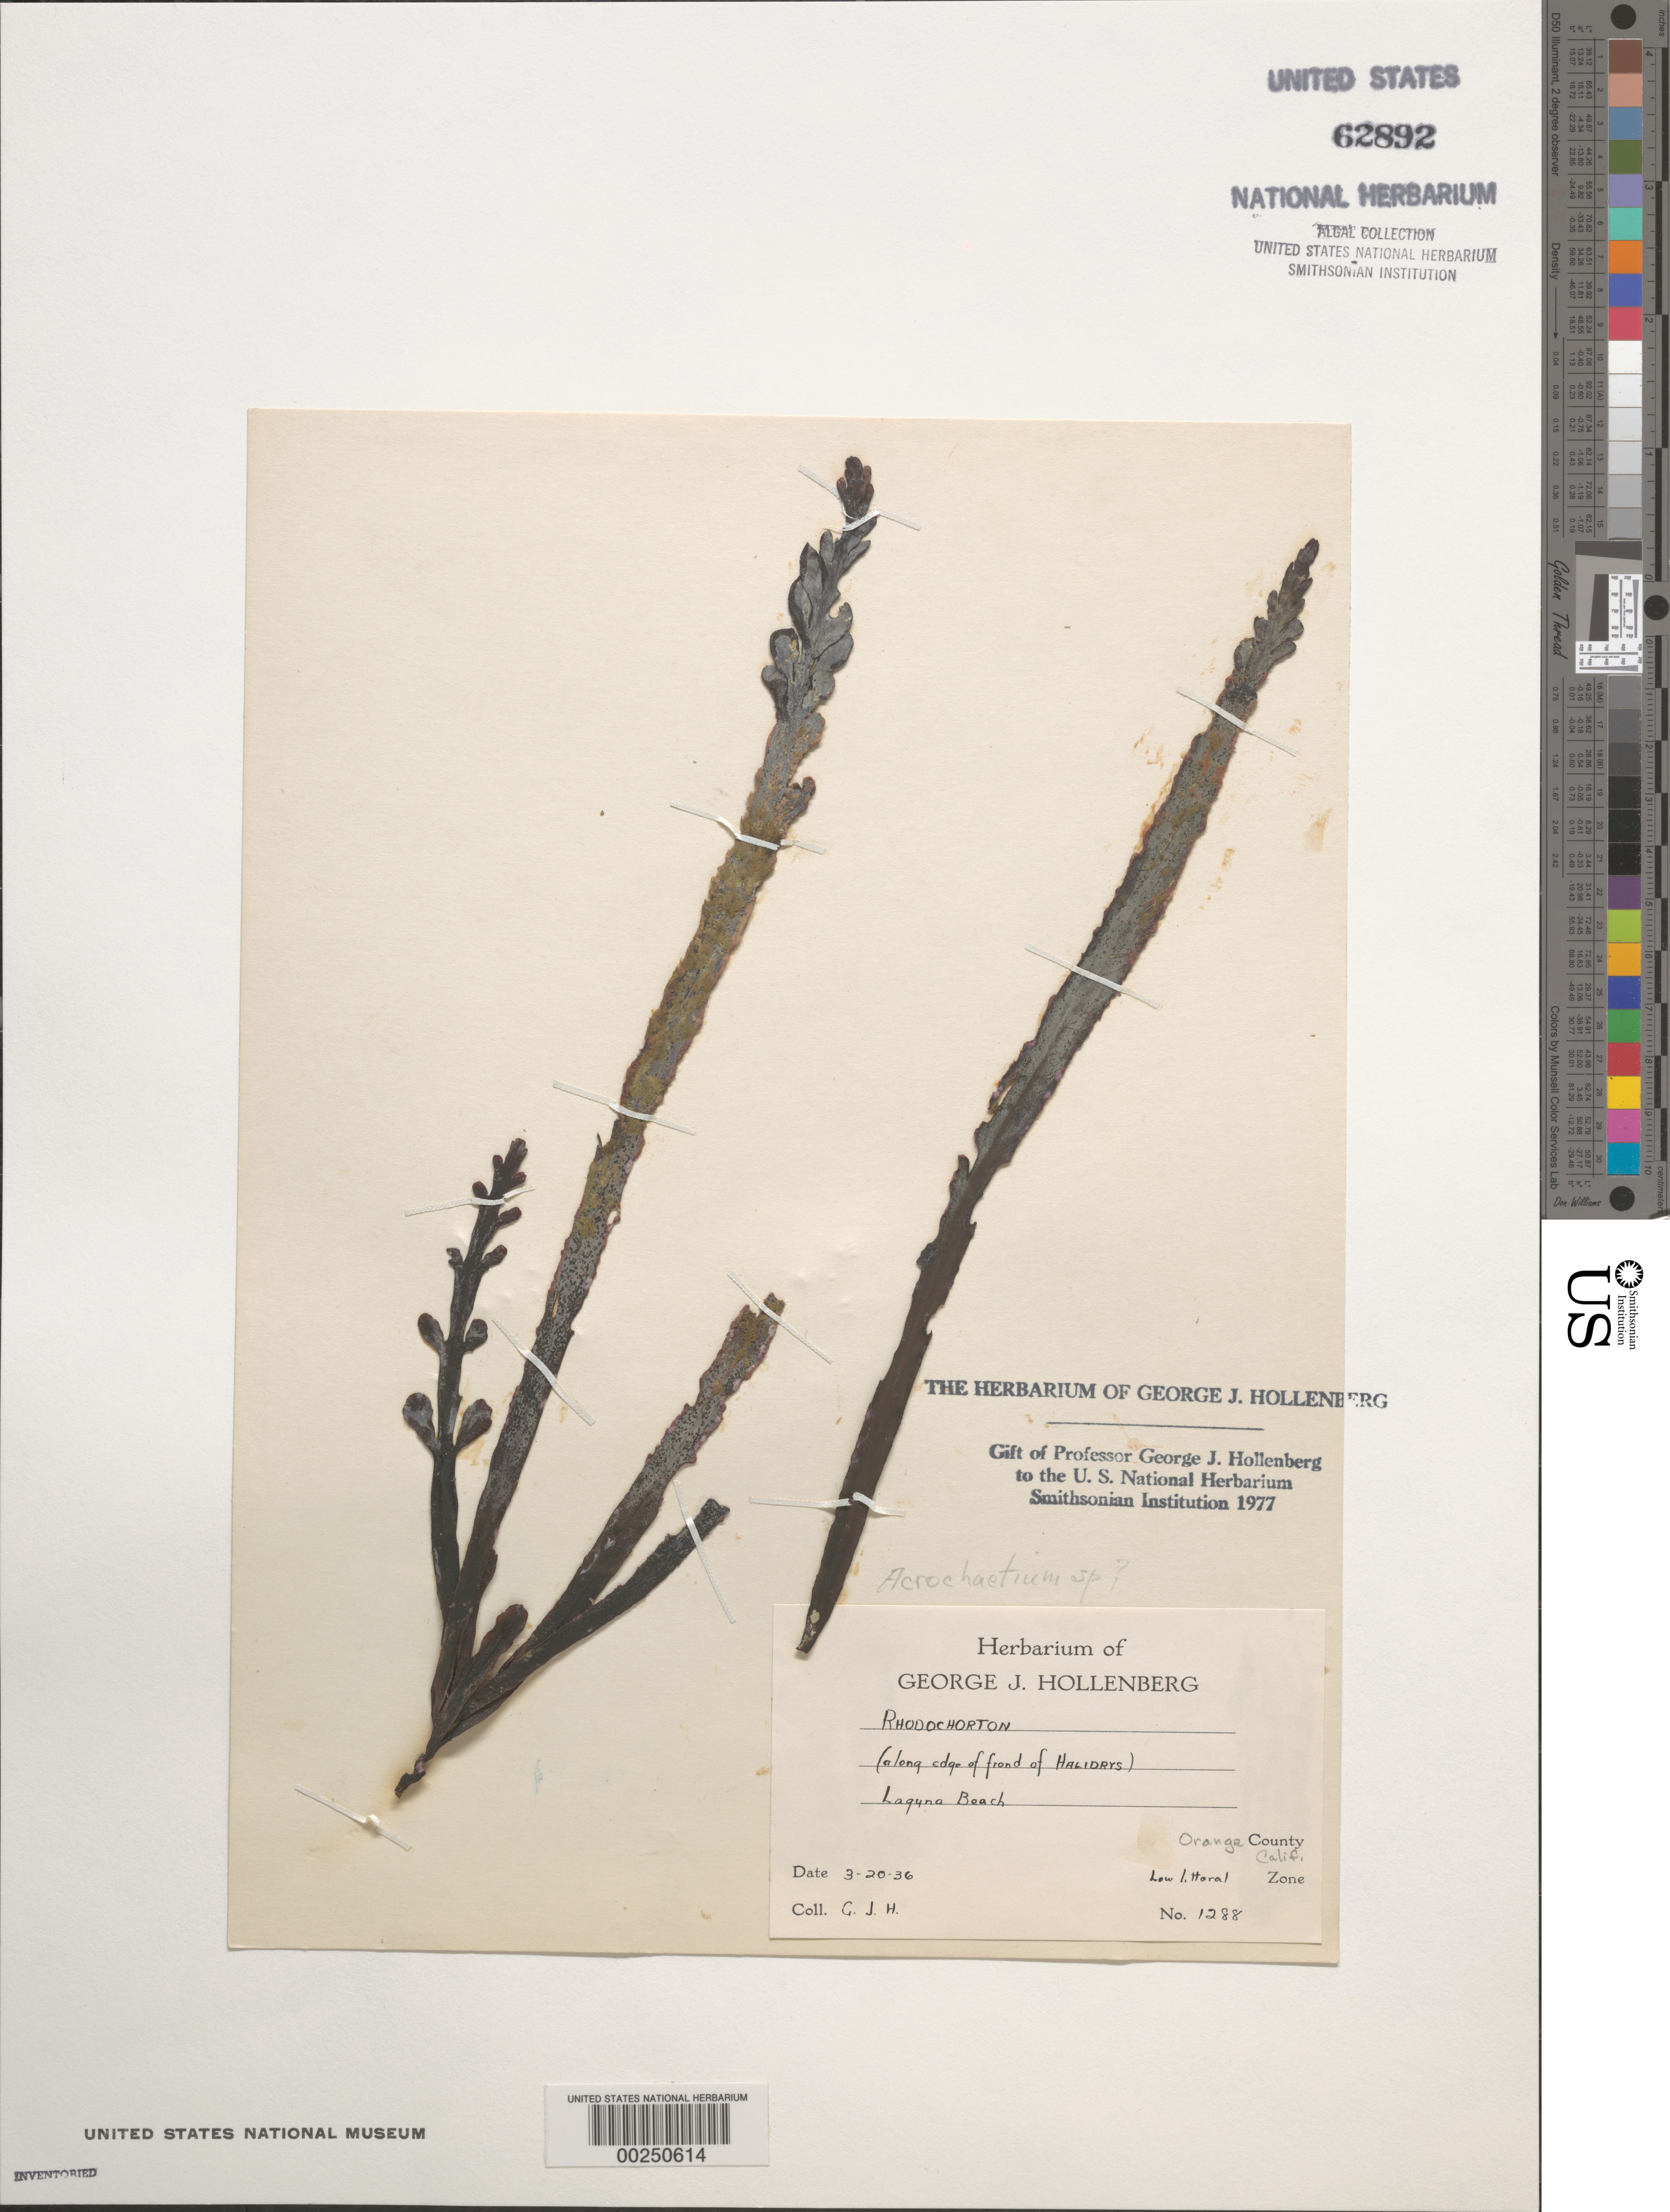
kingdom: Plantae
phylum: Rhodophyta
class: Florideophyceae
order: Acrochaetiales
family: Acrochaetiaceae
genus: Acrochaetium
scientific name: Acrochaetium sp.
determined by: Hollenberg, George J.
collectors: G. Hollenberg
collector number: GJH 1288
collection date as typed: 20 Mar 1936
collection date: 1936-03-20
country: United States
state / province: California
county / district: Orange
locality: Laguna Beach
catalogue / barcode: US 62892